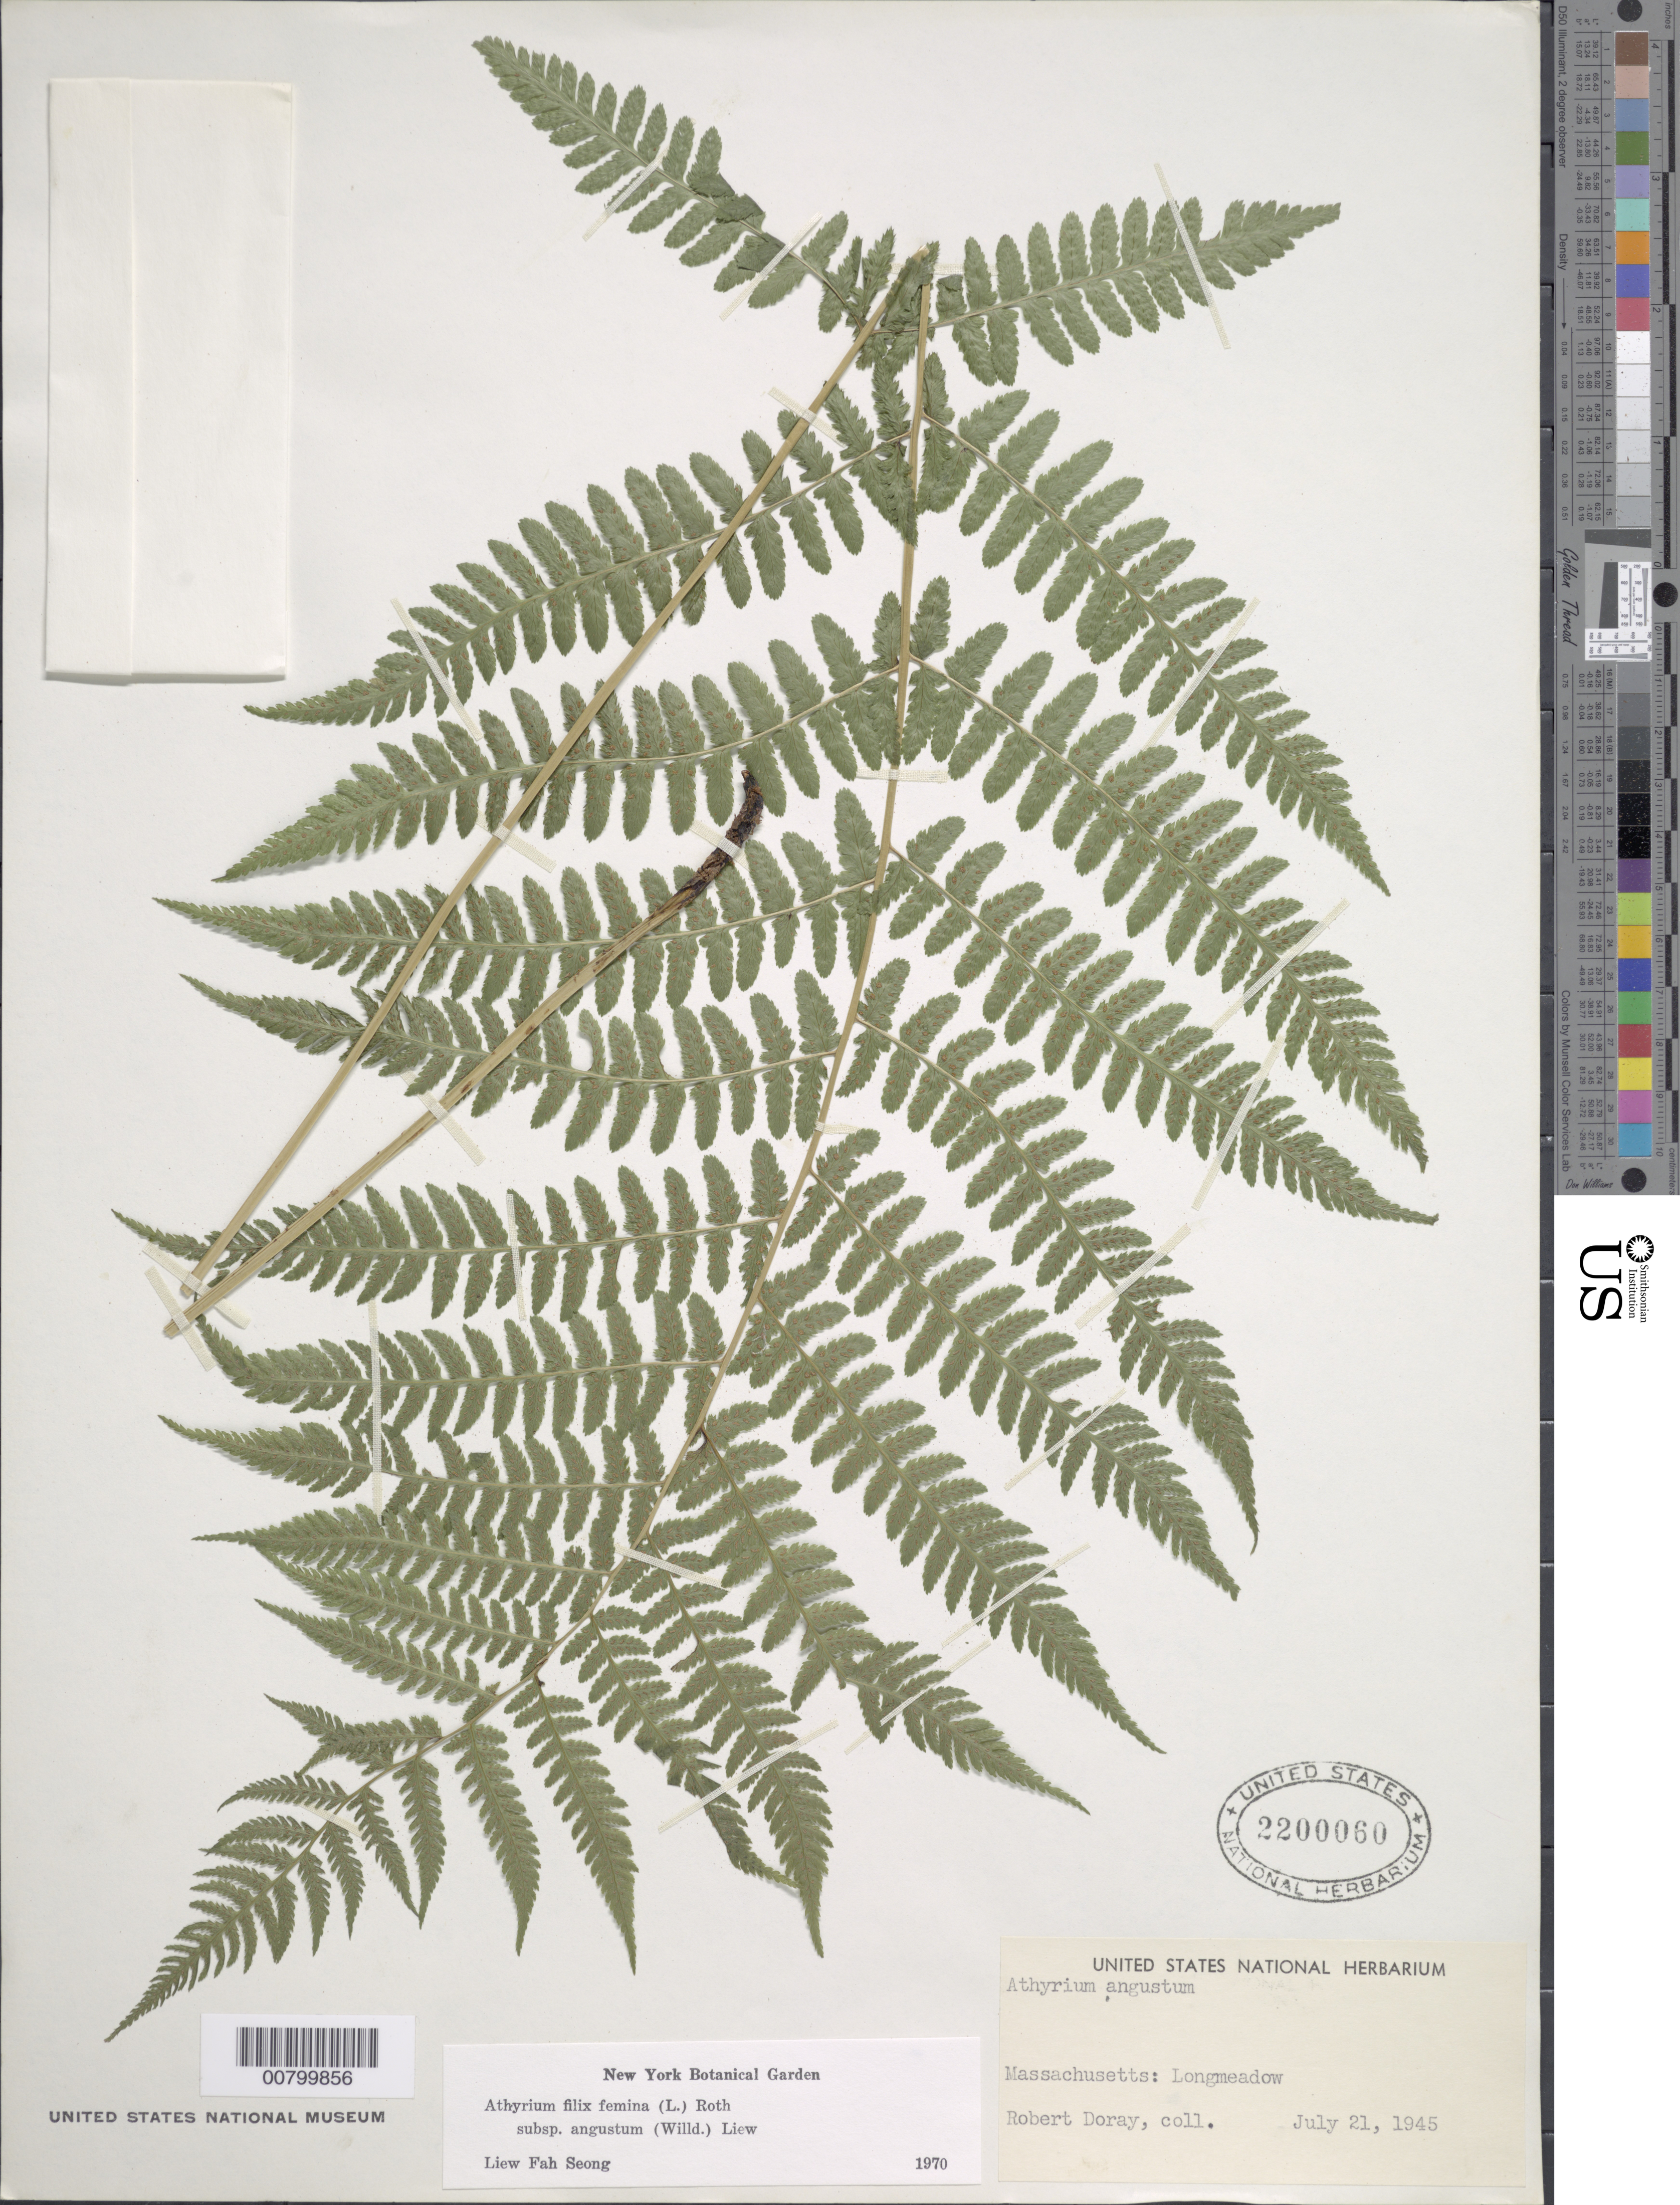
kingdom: Plantae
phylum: Tracheophyta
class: Polypodiopsida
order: Polypodiales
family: Athyriaceae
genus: Athyrium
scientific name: Athyrium filix-femina subsp. angustatum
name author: (Willd.) R.T. Clausen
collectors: R. Doray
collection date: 1945-07-21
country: United States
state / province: Massachusetts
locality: Longmeadow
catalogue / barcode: US 2200060